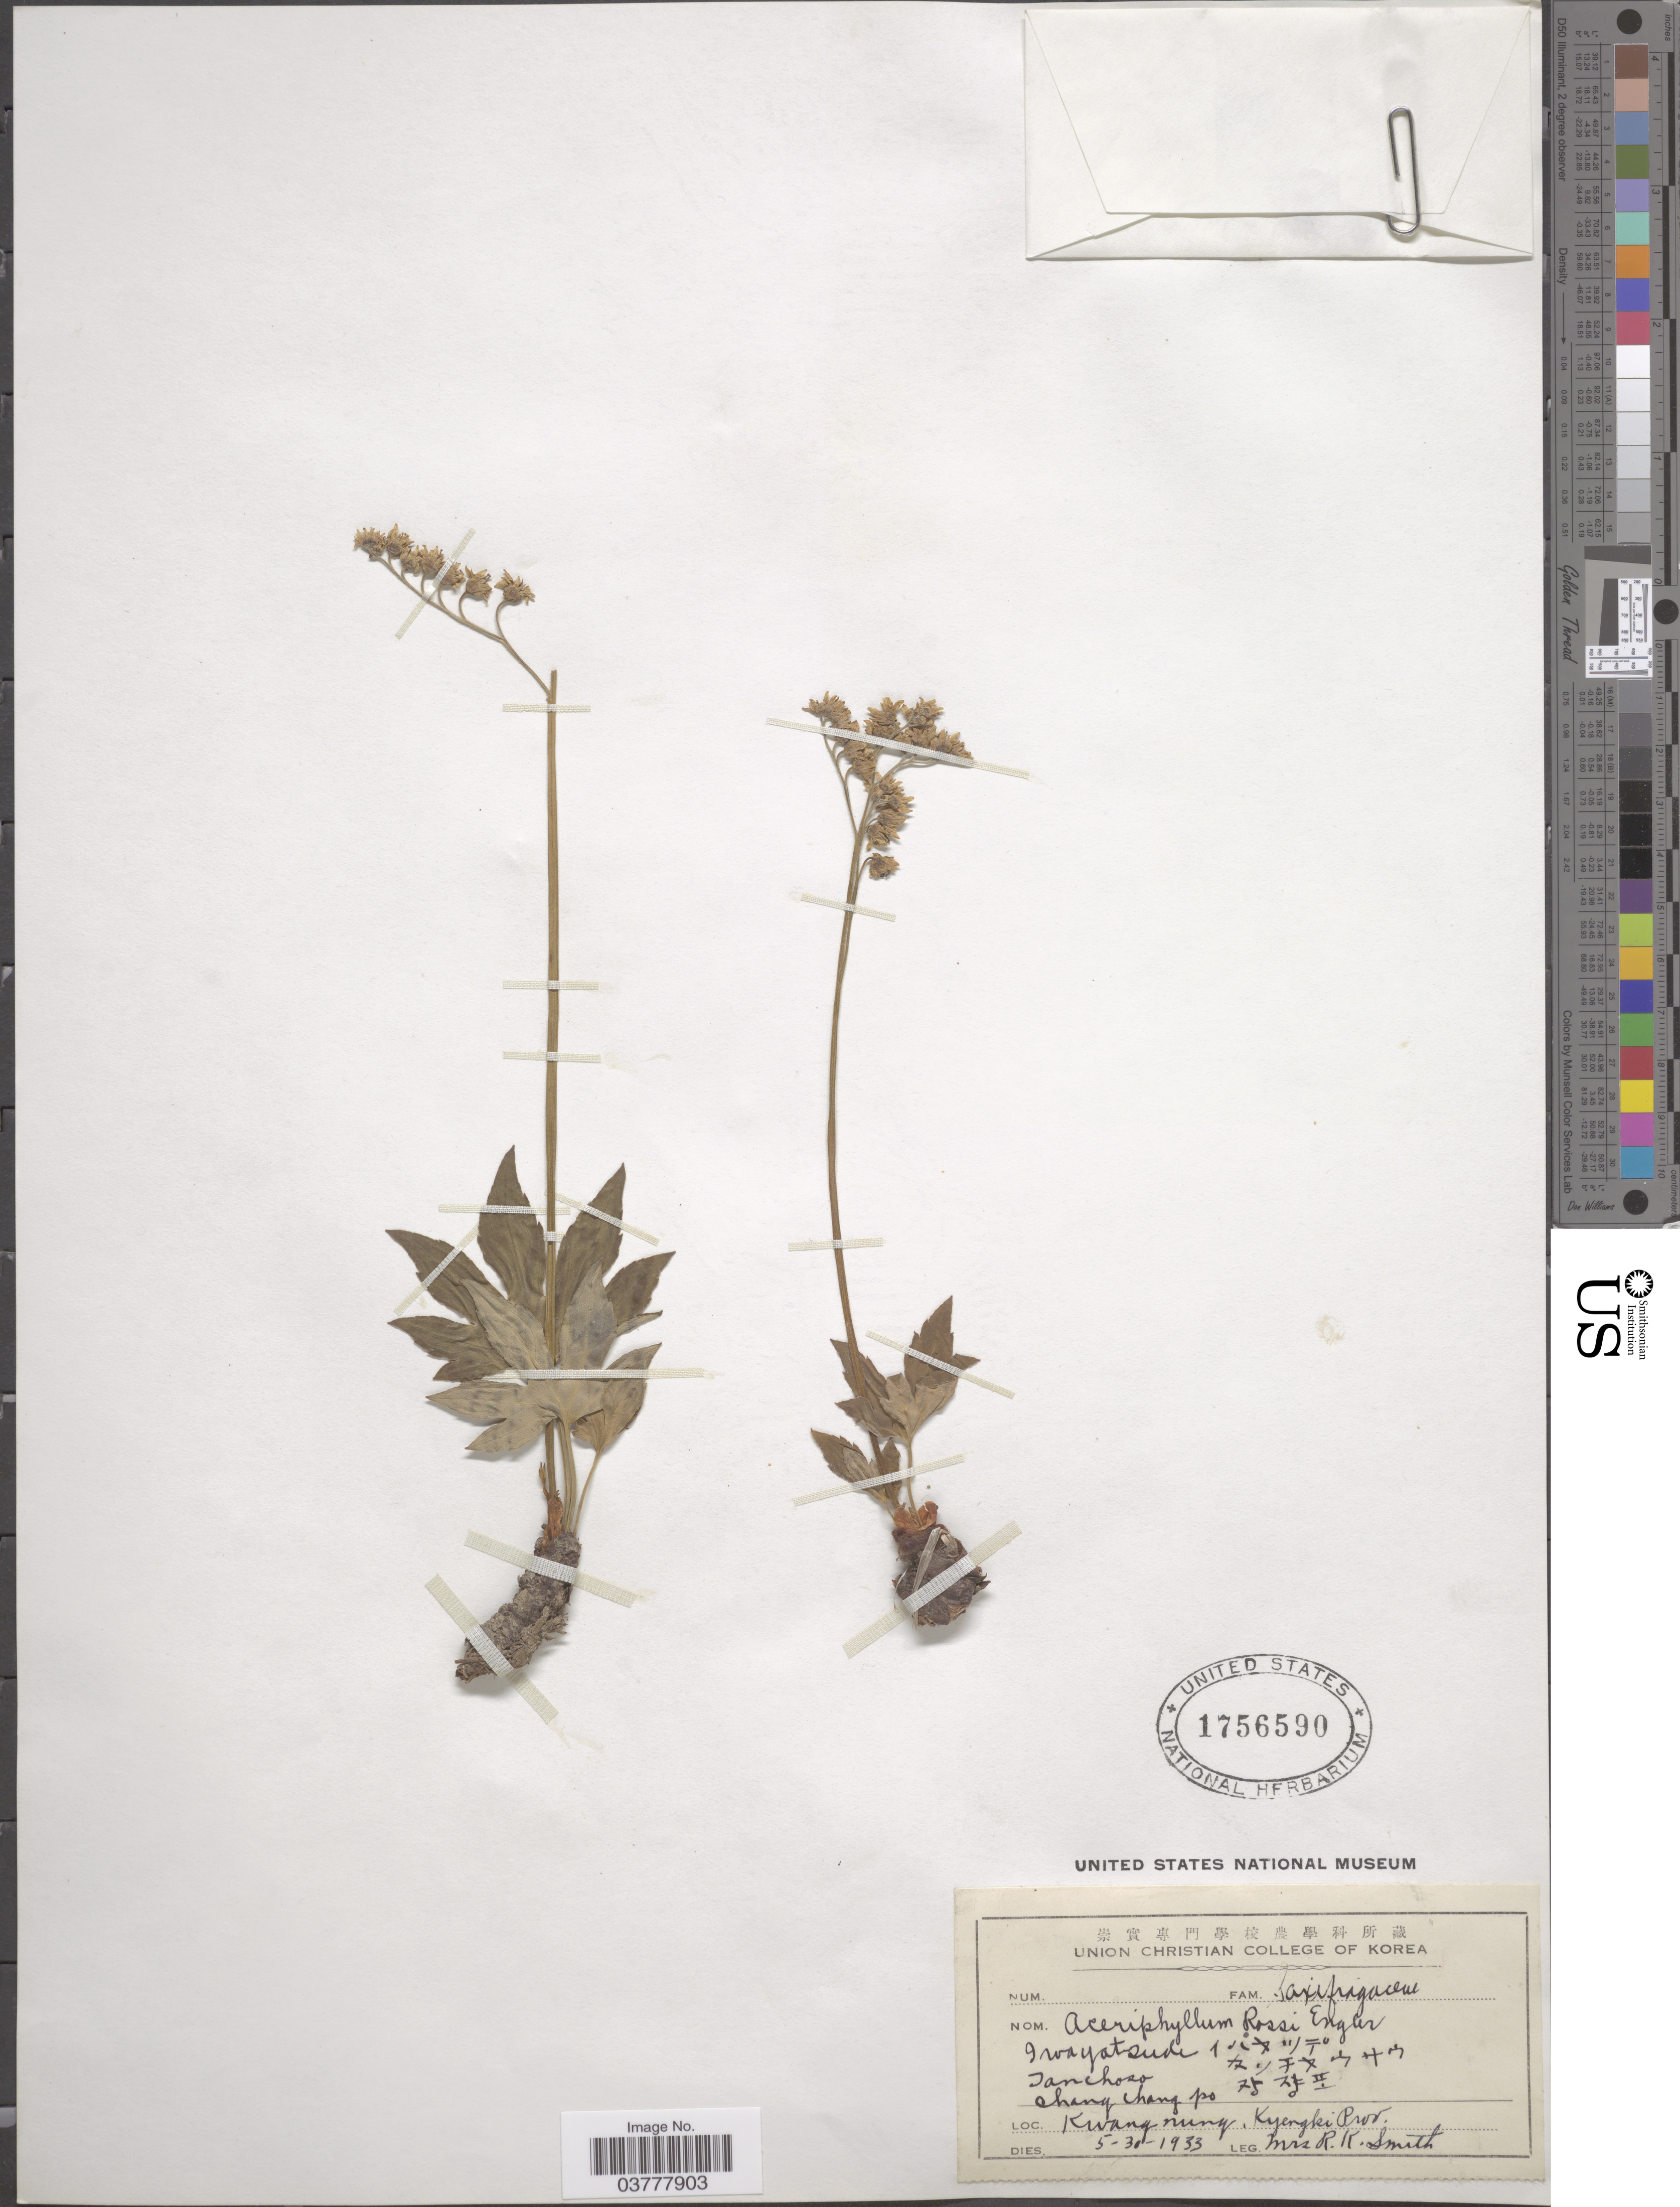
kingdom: Plantae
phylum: Tracheophyta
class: Magnoliopsida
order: Saxifragales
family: Saxifragaceae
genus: Mukdenia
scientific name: Mukdenia rossii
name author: (Oliv.) Koidz.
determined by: Strong, Mark T., (BOT), Smithsonian Institution - National Museum of Natural History (UNITED STATES)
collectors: Mrs. R. K. Smith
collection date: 1933-05-30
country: South Korea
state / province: Gyeonggi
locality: Kwang nung, Kyengki Prov.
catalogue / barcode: US 1756590